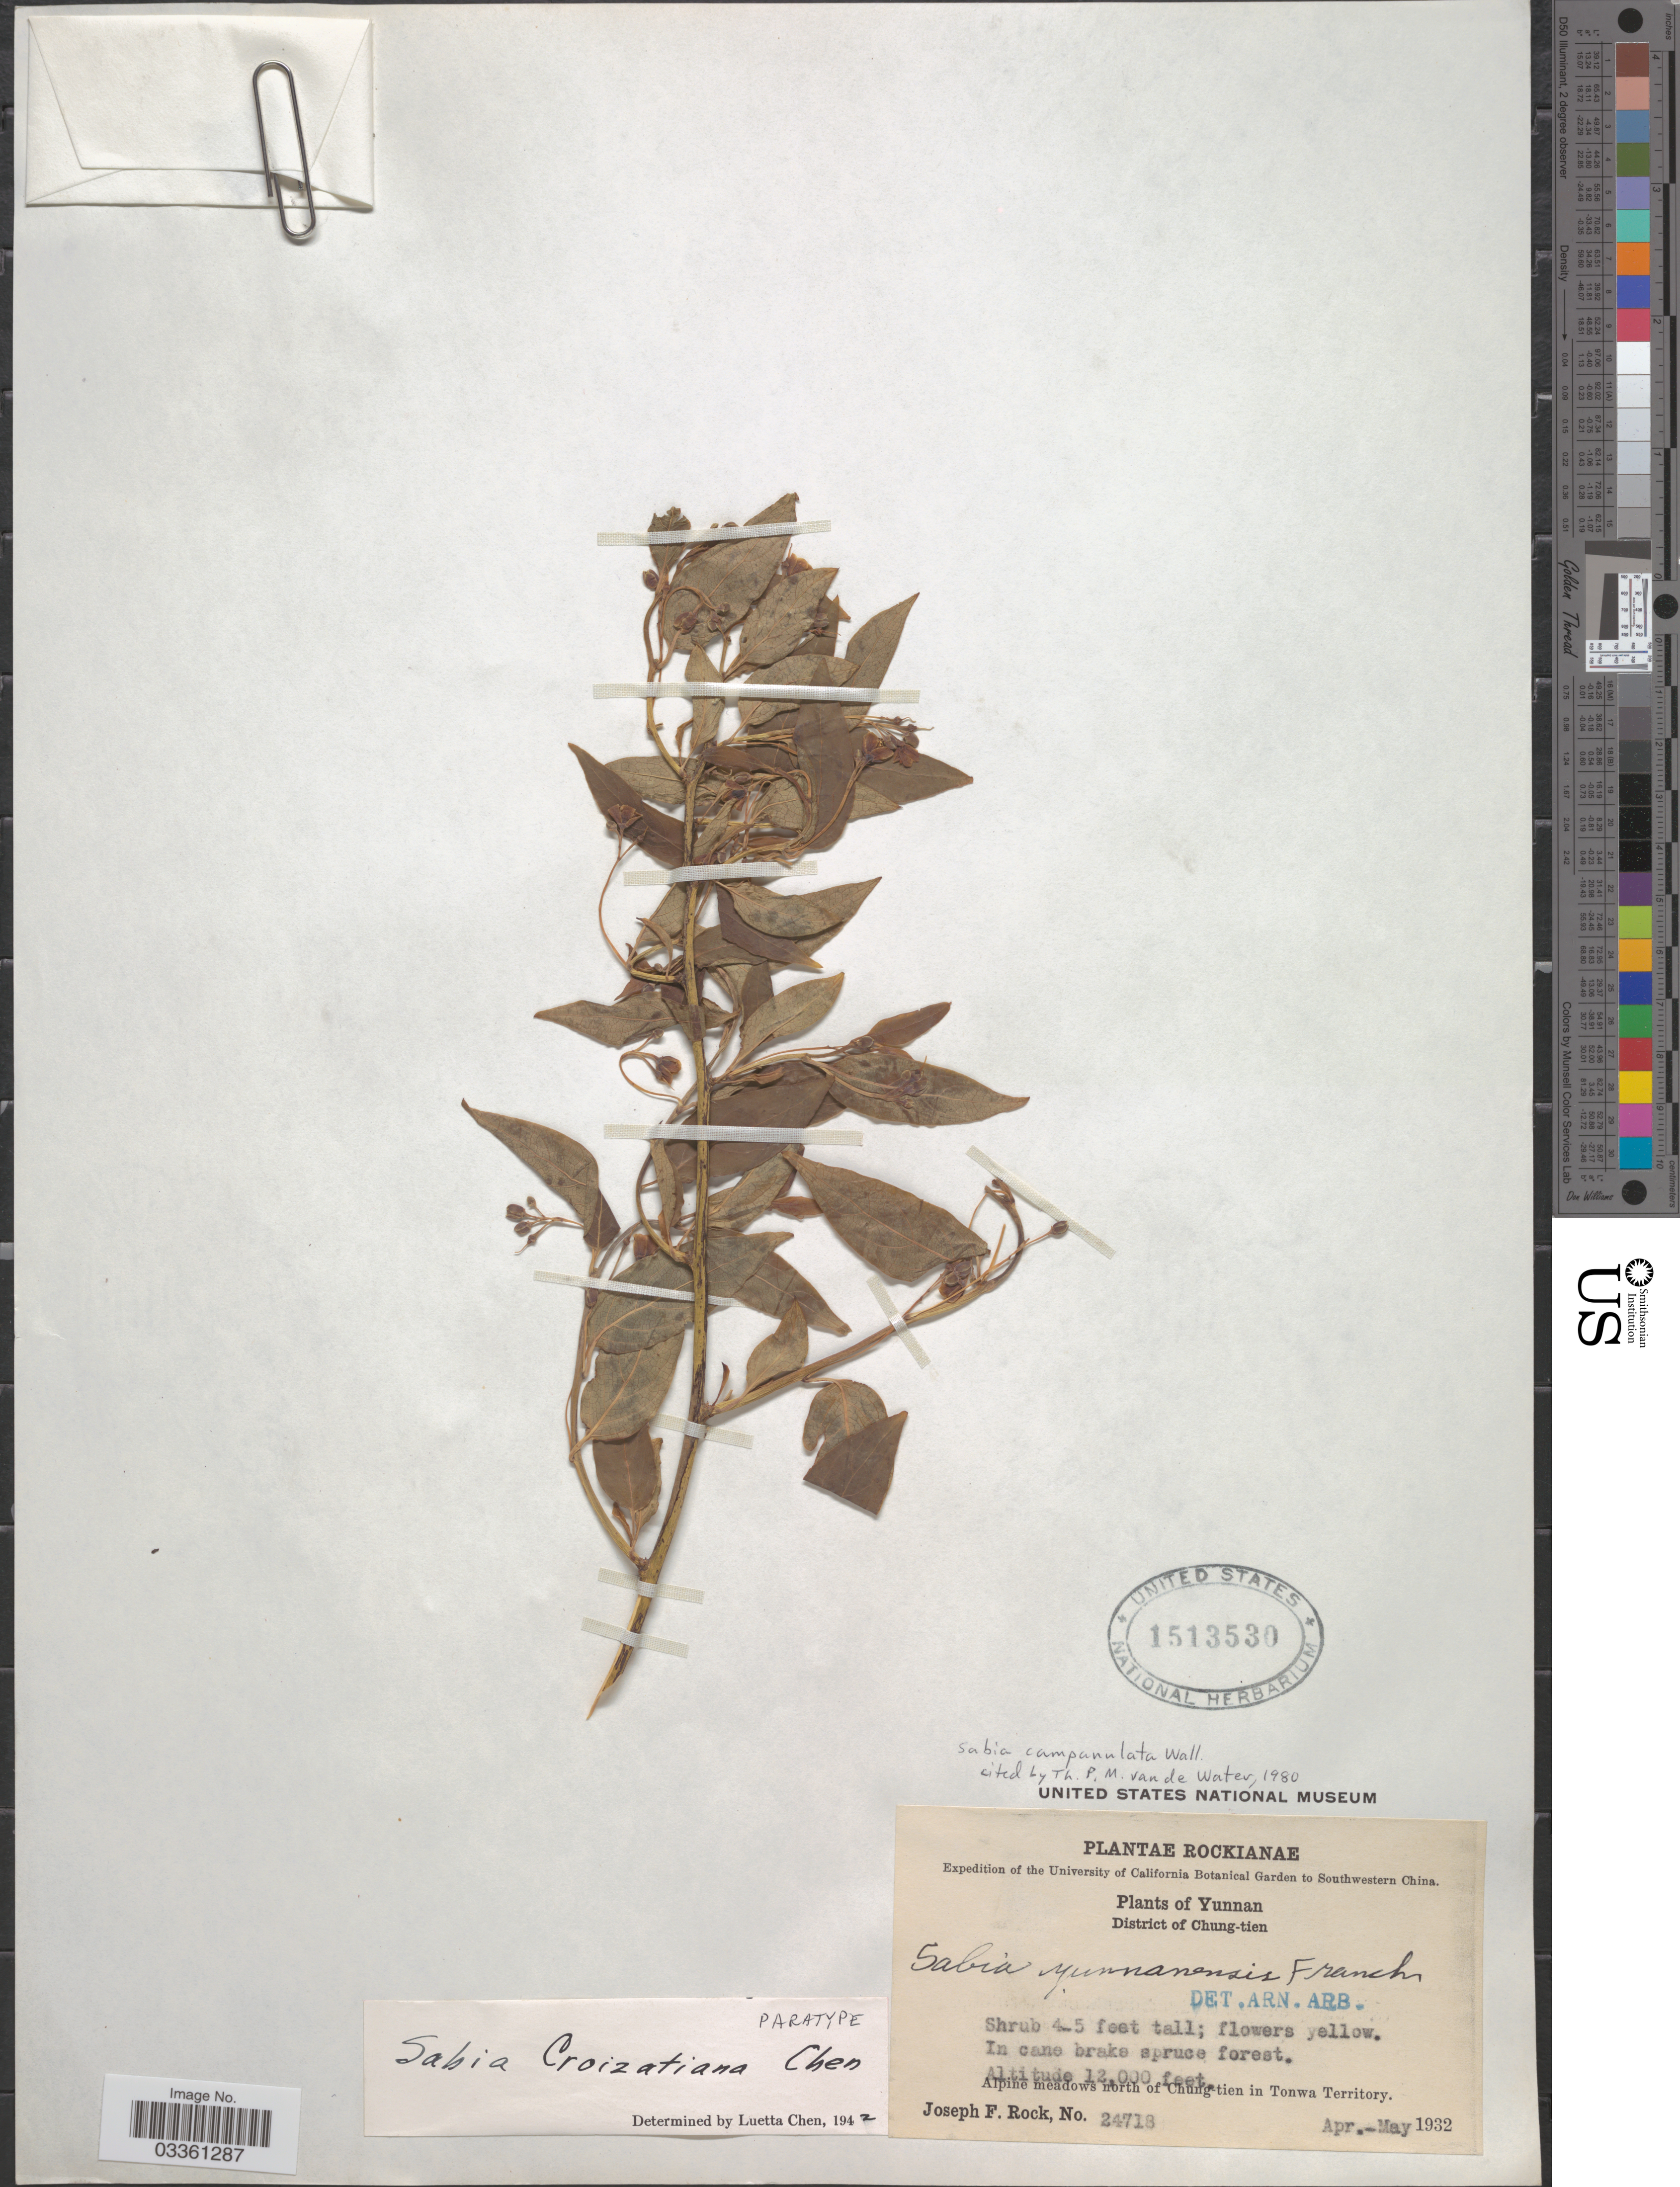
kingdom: Plantae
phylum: Tracheophyta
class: Magnoliopsida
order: Proteales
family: Sabiaceae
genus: Sabia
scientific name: Sabia campanulata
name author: Wall.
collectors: J. F. Rock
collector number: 24718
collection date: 1932-04/1932-05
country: China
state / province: Yunnan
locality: District of Chung-tien. Alpine meadows north of Chung-tien in Tonwa Territory.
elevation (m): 3658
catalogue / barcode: US 1513530